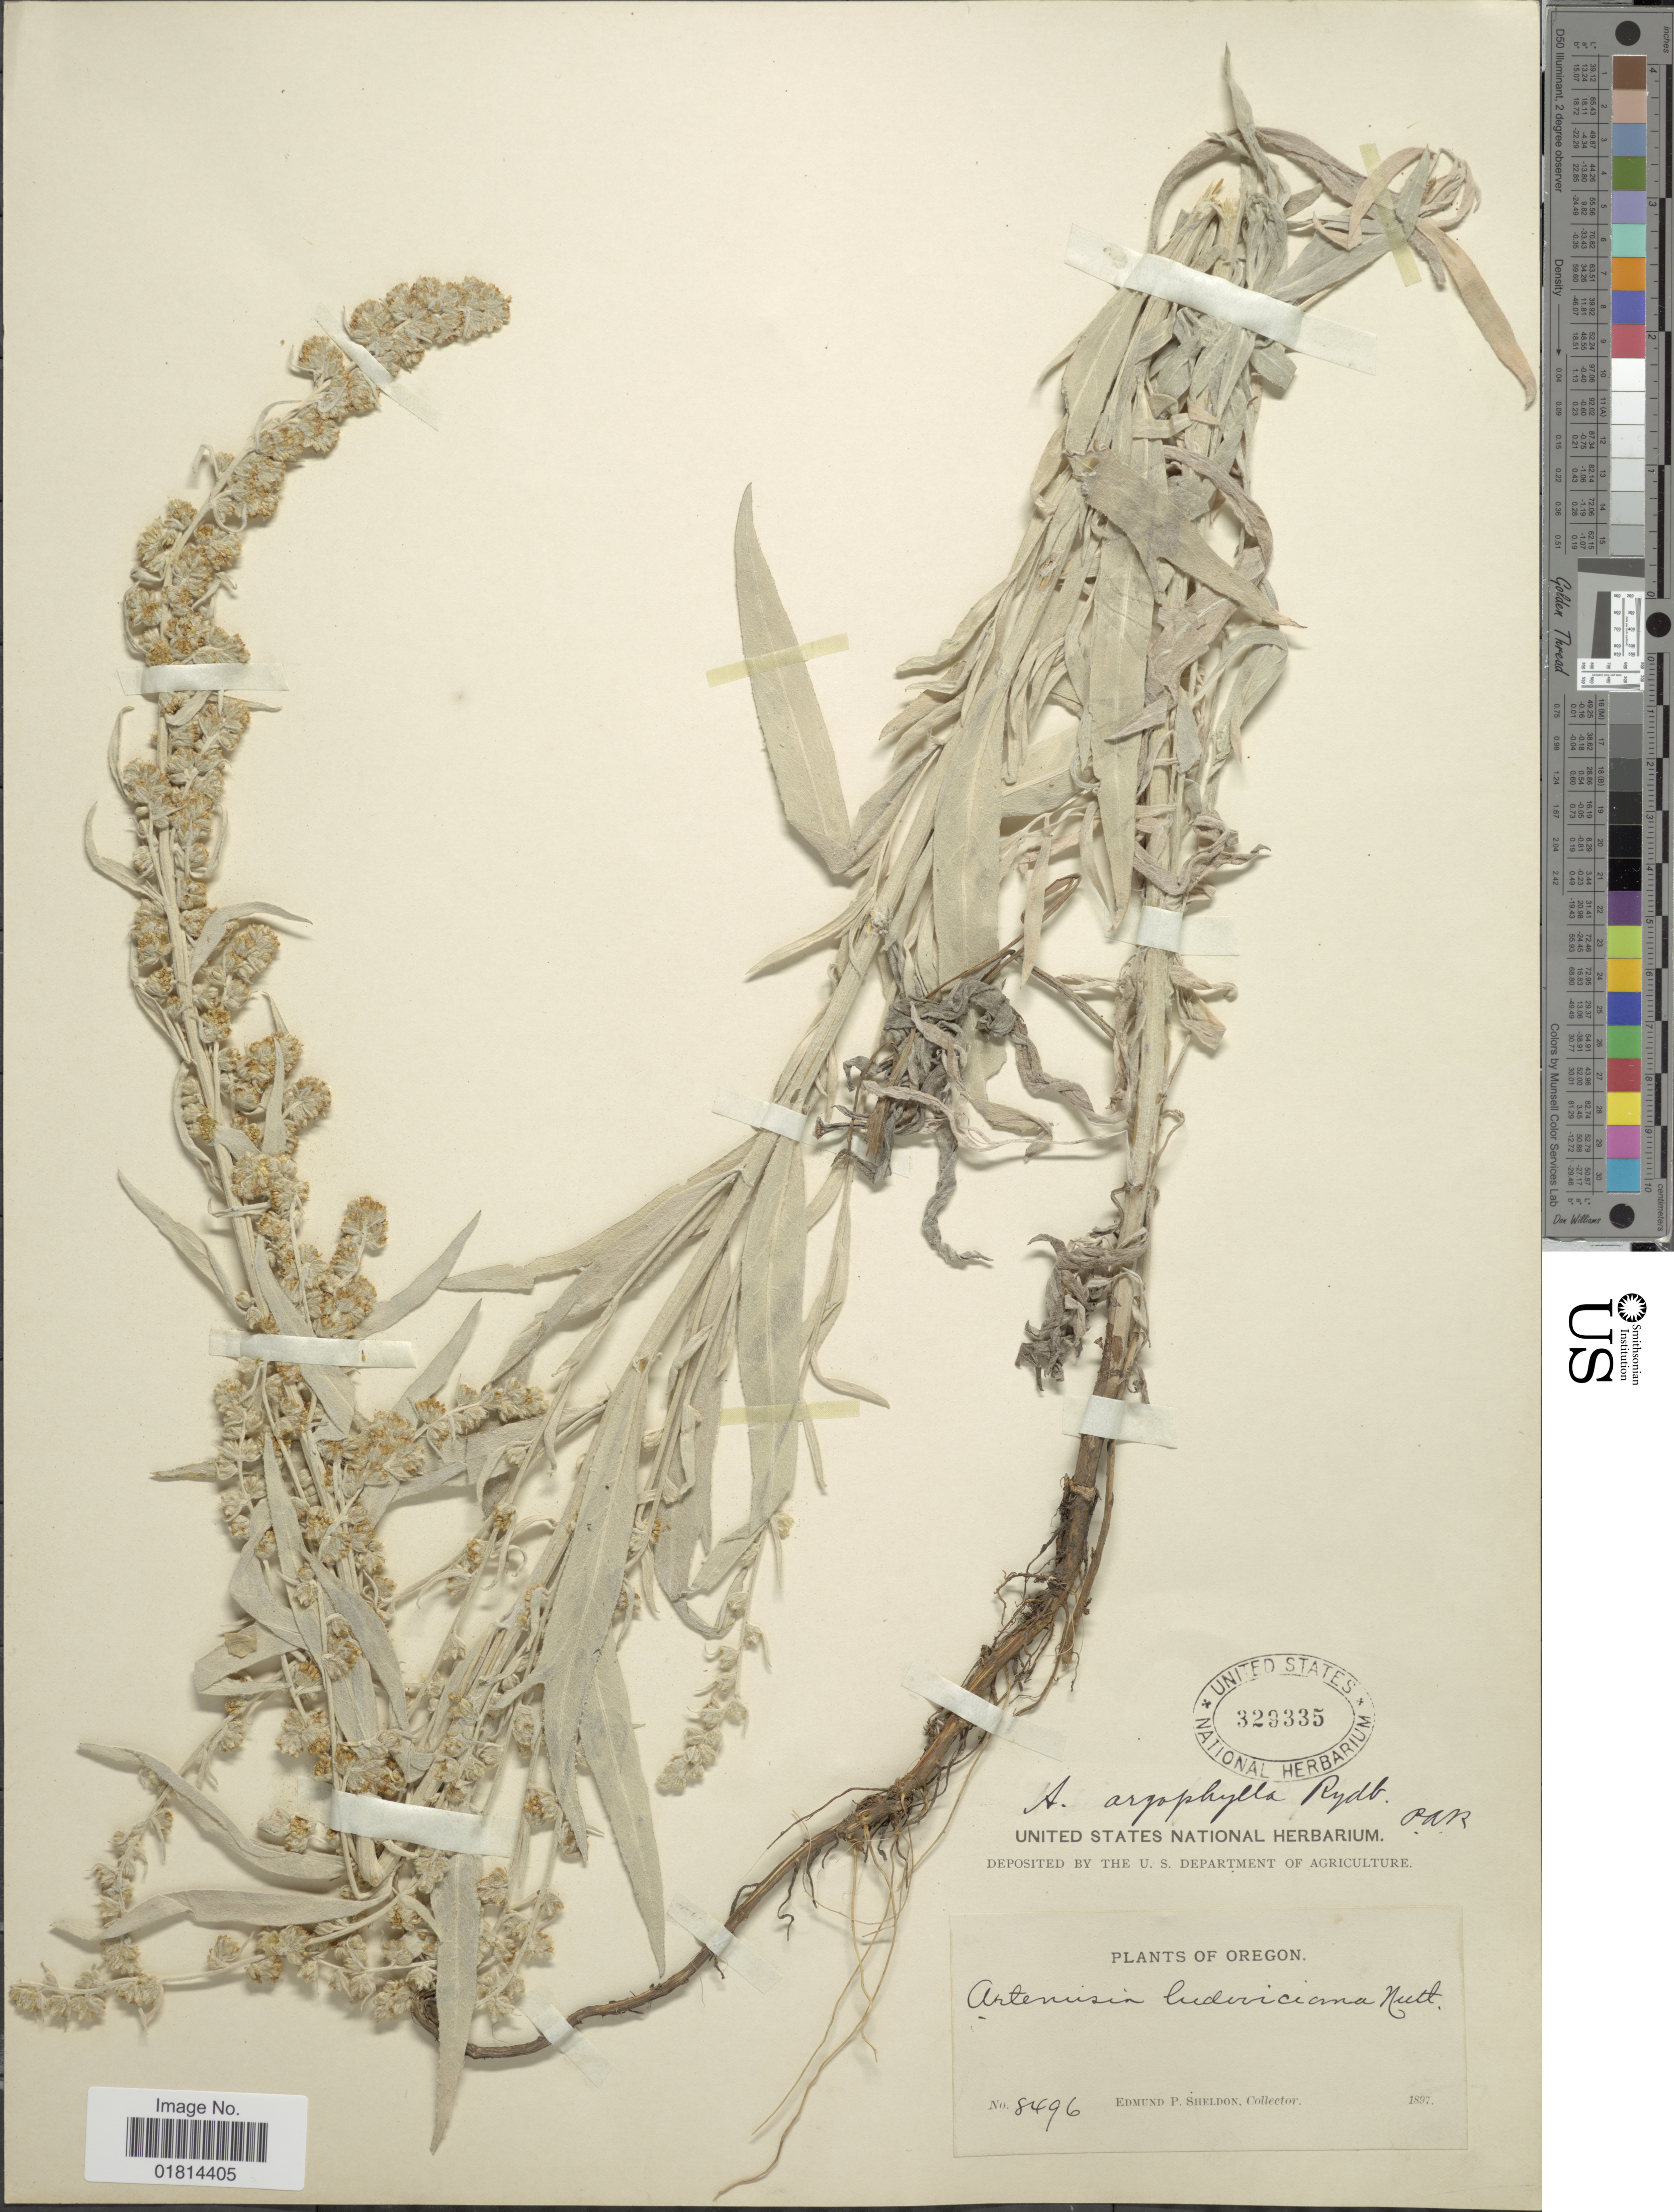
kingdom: Plantae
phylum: Tracheophyta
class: Magnoliopsida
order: Asterales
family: Asteraceae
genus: Artemisia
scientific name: Artemisia argophylla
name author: Rydb.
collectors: E. P. Sheldon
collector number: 8496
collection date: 1897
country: United States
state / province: Oregon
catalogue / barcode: US 329335